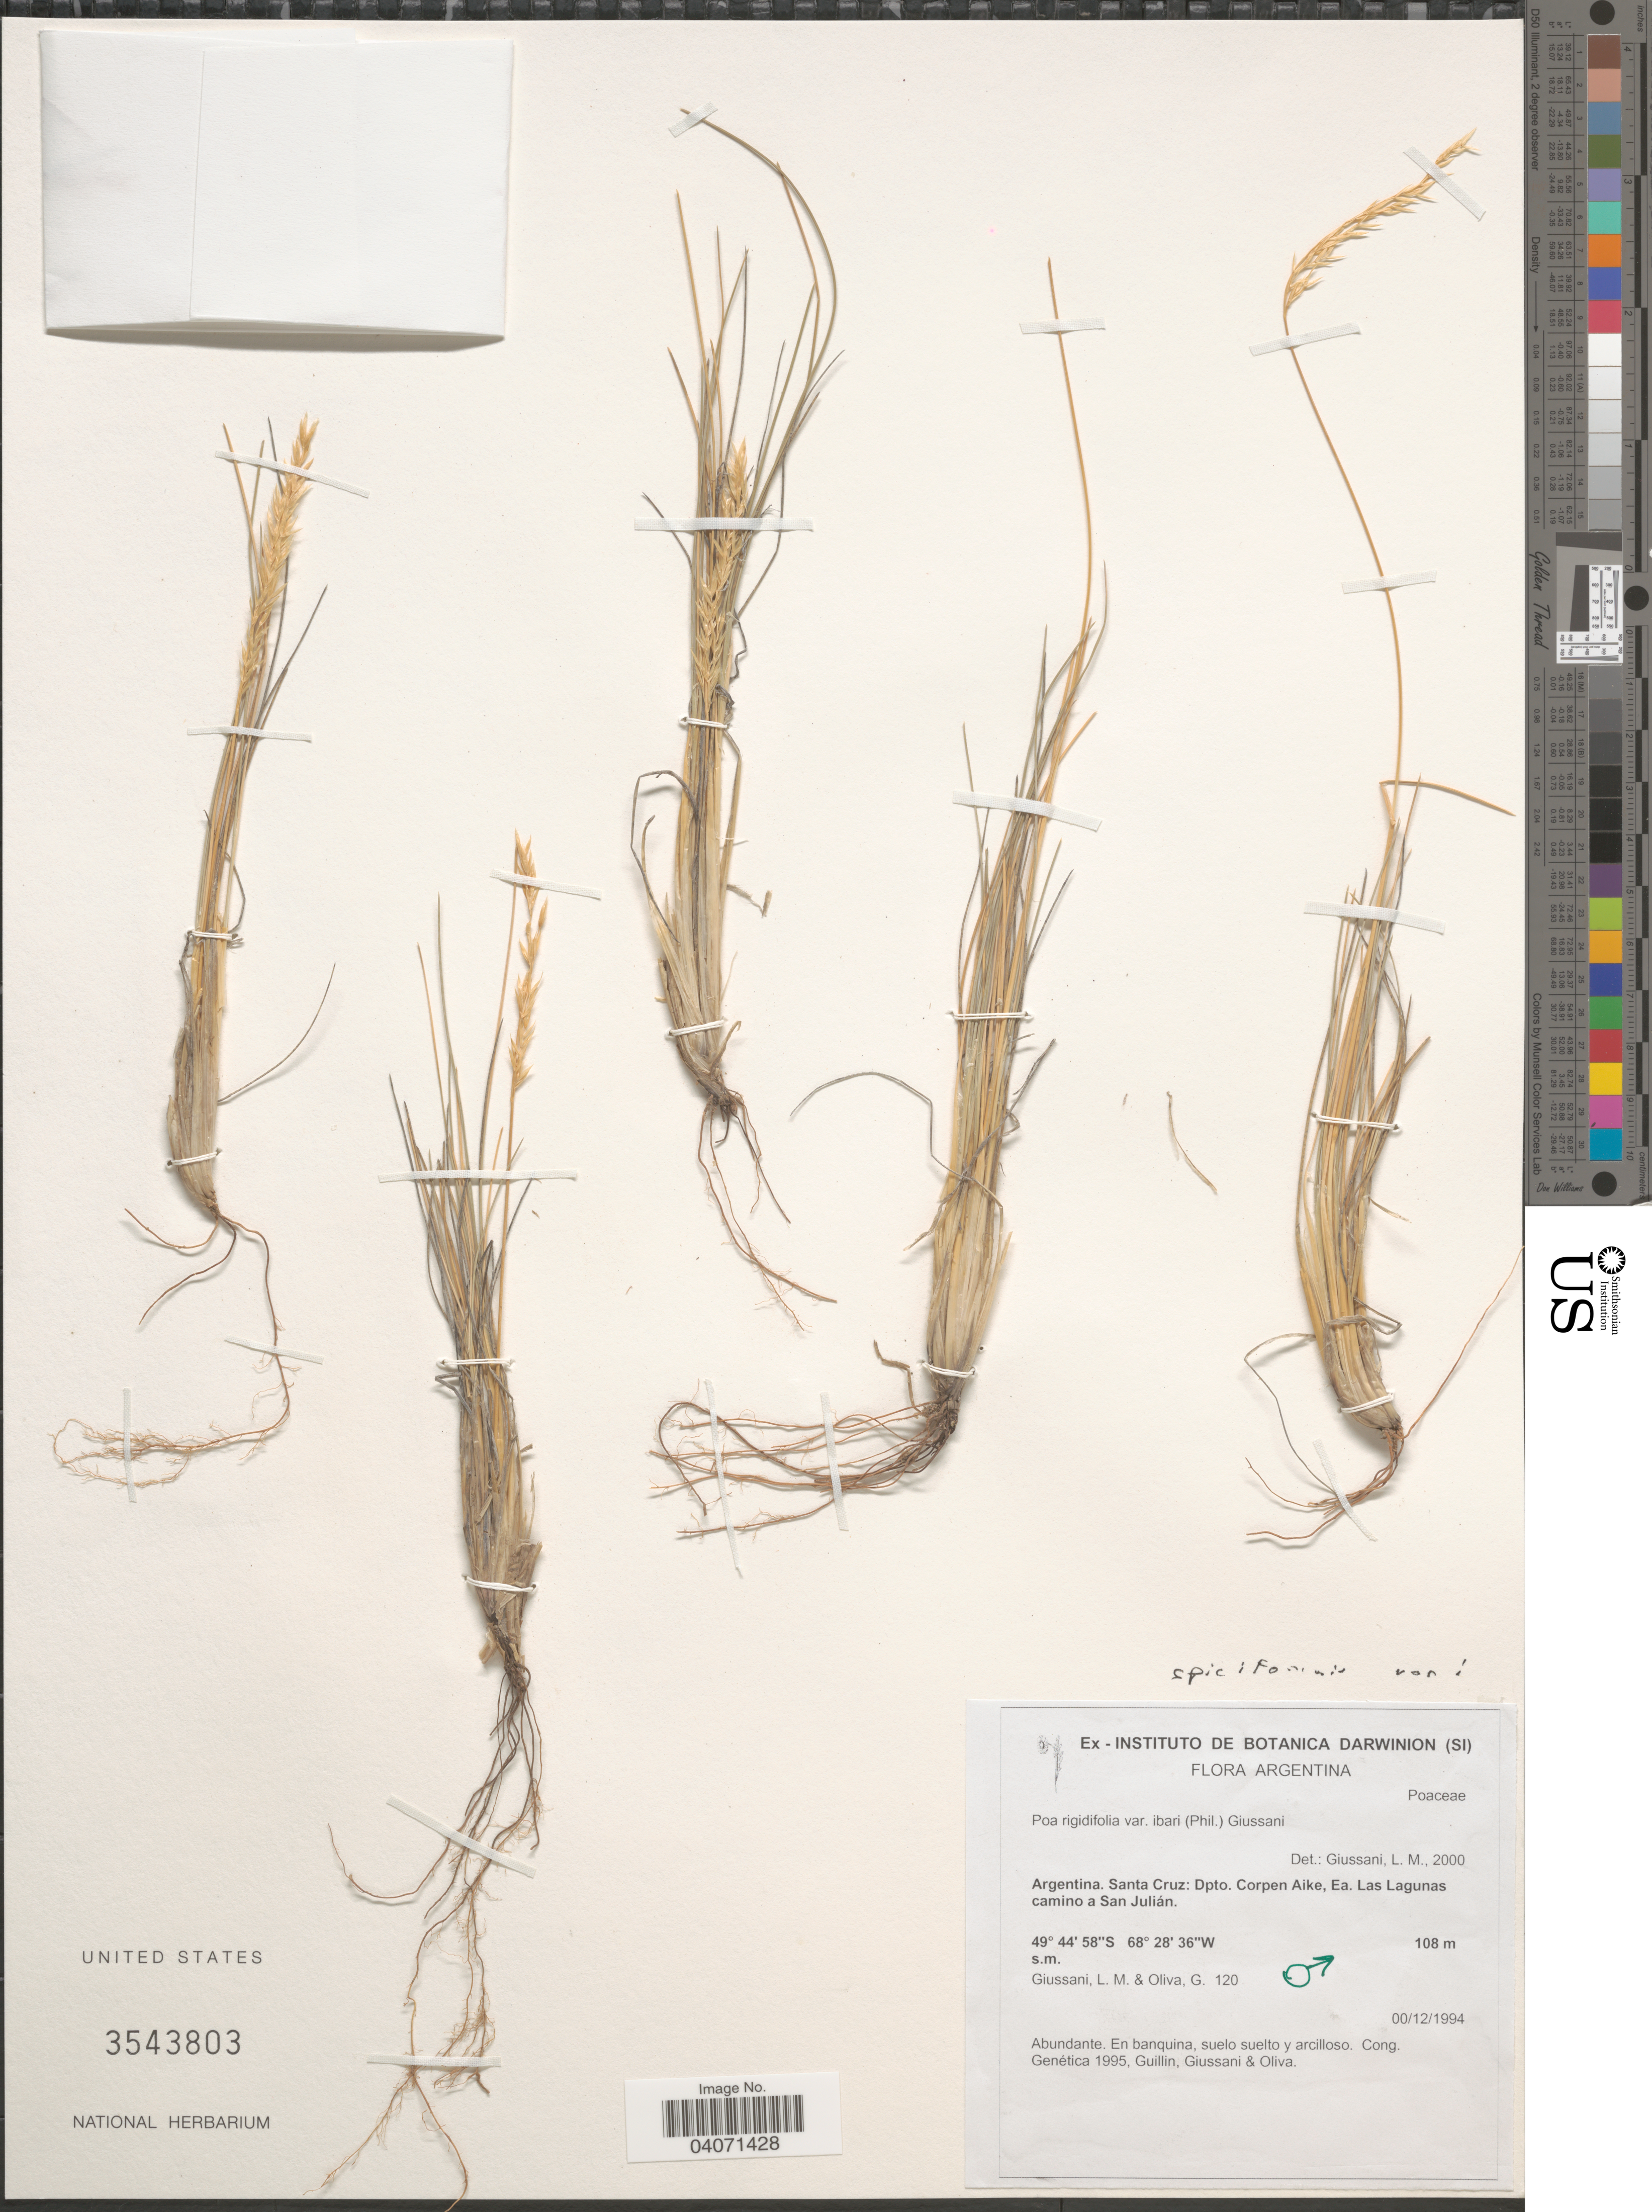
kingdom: Plantae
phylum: Tracheophyta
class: Liliopsida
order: Poales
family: Poaceae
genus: Poa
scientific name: Poa spiciformis var. ibarii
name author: (Phil.) Giussani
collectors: L. Giussani & G. Oliva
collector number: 120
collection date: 1994-12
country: Argentina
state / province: Santa Cruz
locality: Dpto. Corpen Aike, Ea. Las Lagunas camino o San Julián.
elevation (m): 108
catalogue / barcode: US 3543803